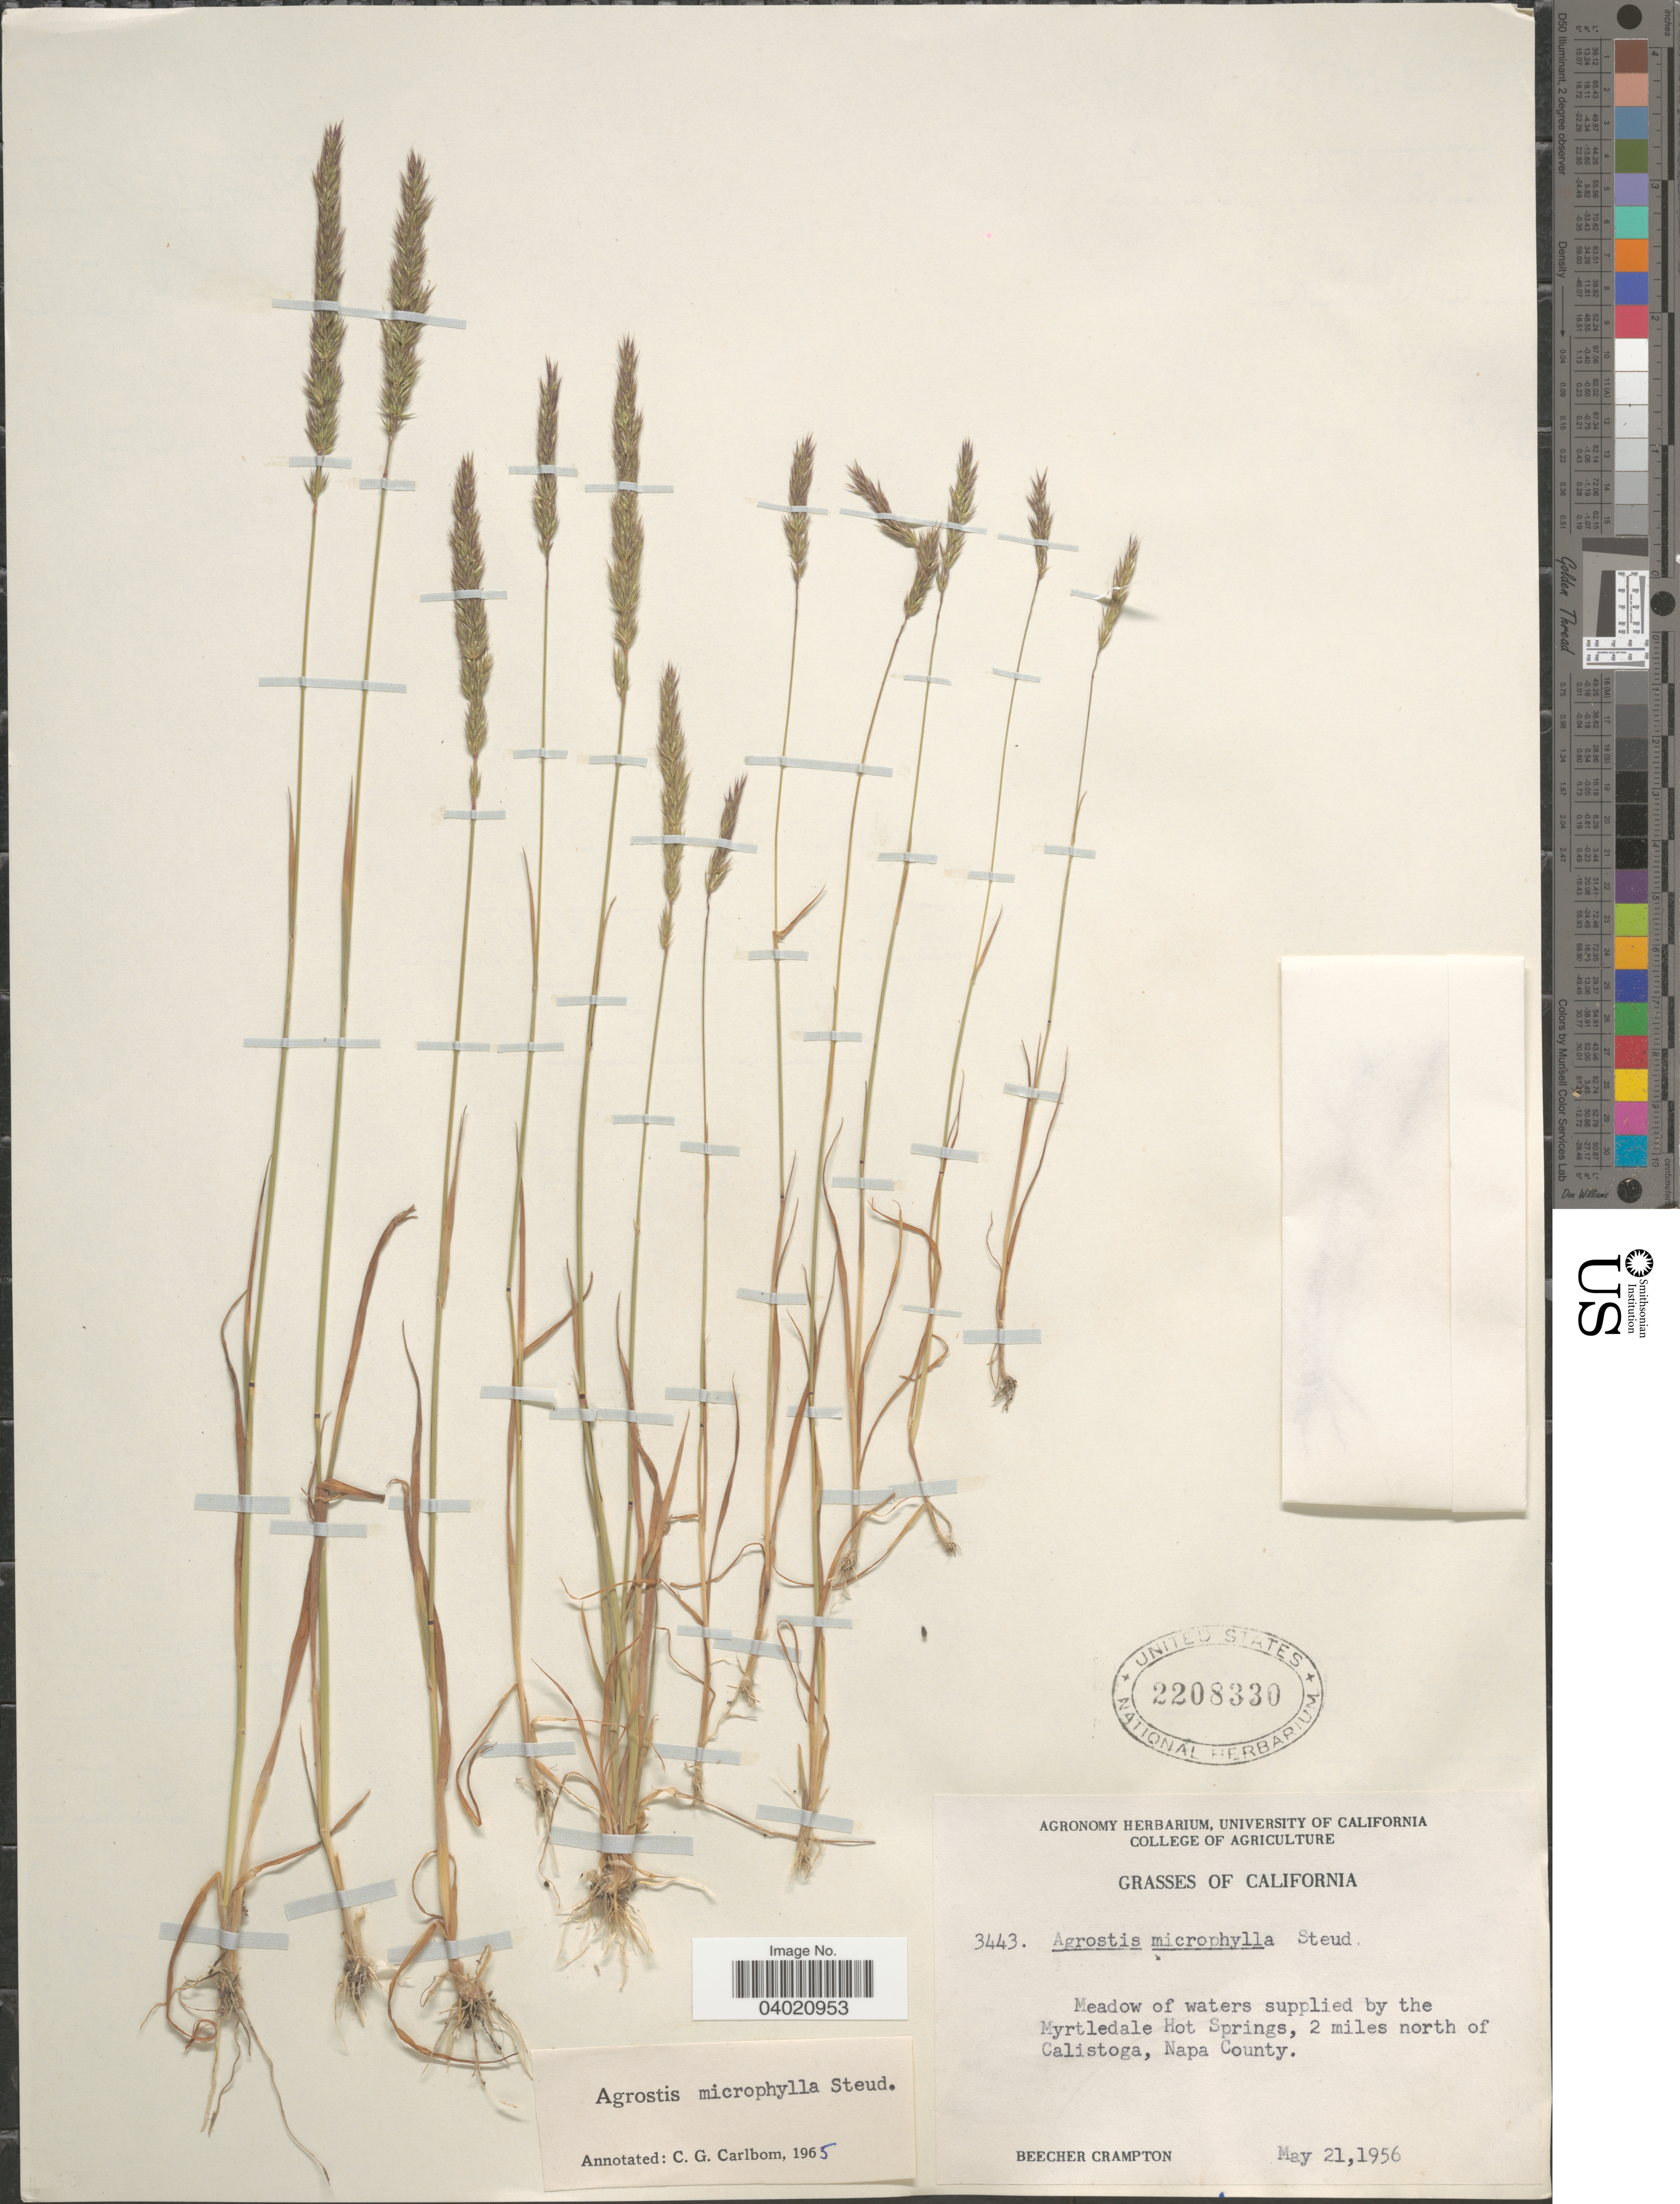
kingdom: Plantae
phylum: Tracheophyta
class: Liliopsida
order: Poales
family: Poaceae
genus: Agrostis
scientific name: Agrostis microphylla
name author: Steud.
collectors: B. Crampton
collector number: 3443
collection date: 1956-05-21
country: United States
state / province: California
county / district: Napa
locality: Meadow of waters supplied by the Myrtledale Hot Springs, 2 miles north of Calistoga, Napa County.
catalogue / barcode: US 2208330